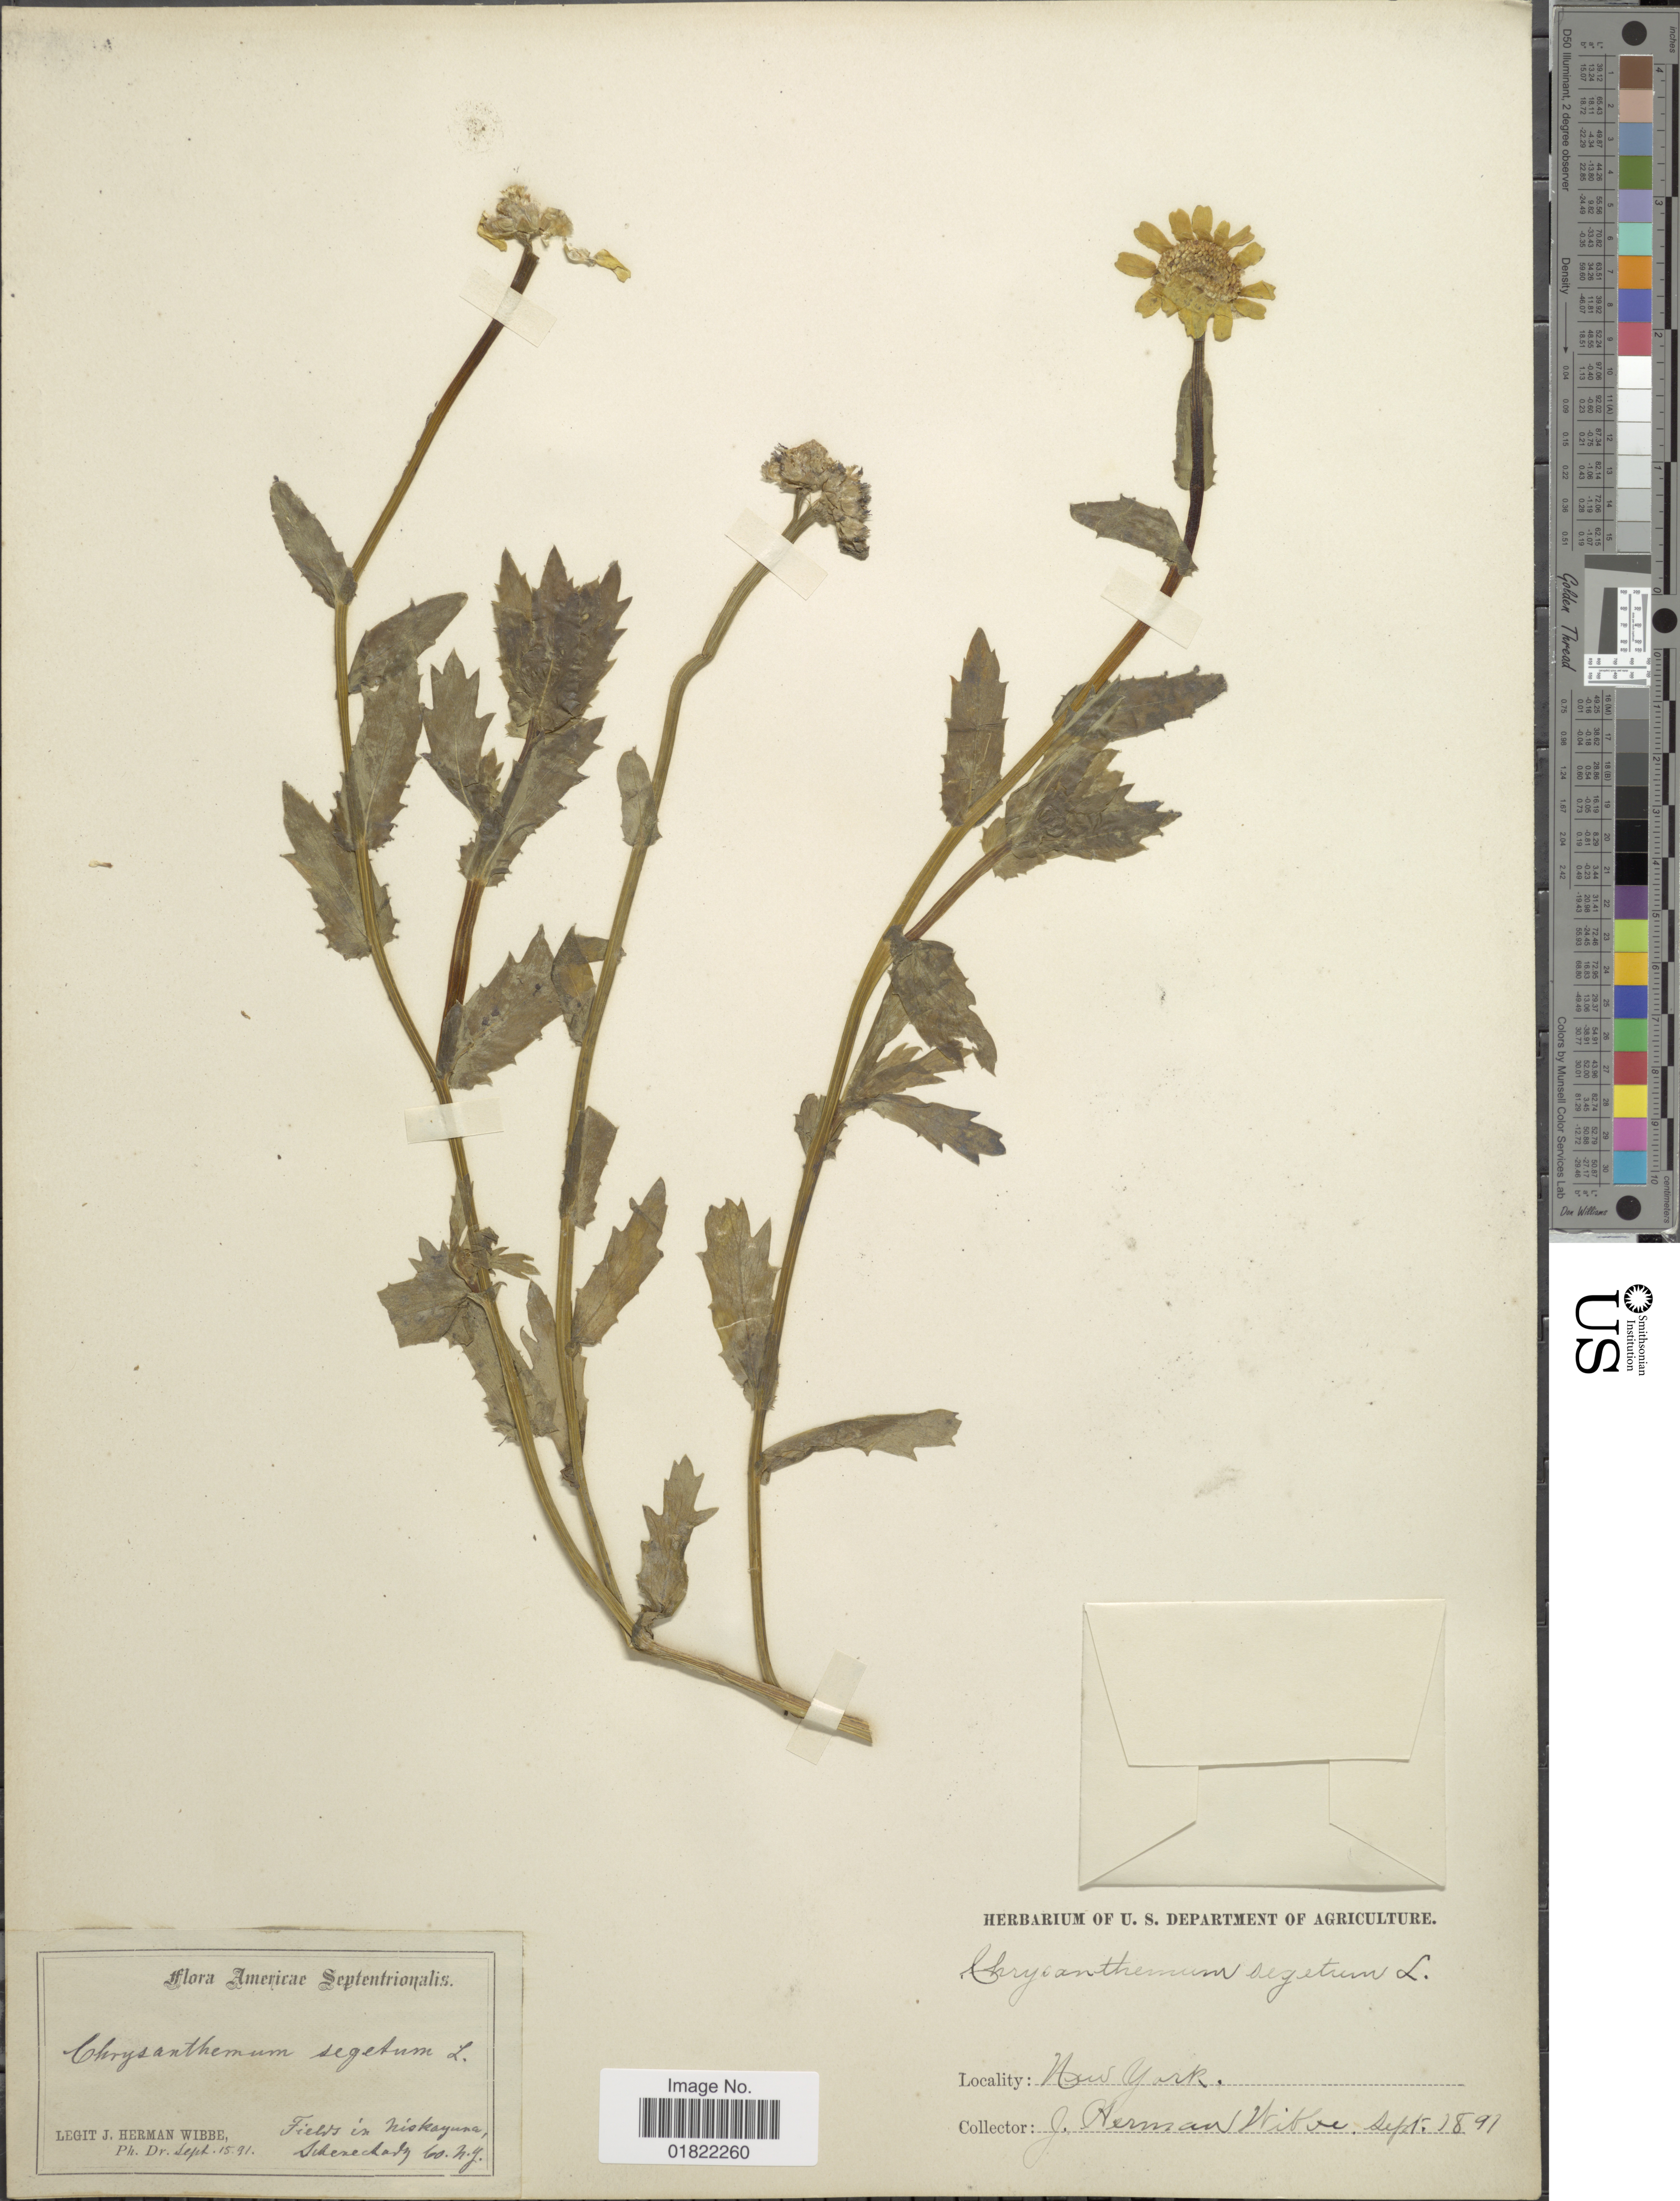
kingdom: Plantae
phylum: Tracheophyta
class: Magnoliopsida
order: Asterales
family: Asteraceae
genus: Chrysanthemum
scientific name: Chrysanthemum segetum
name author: L.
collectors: J. Wibbe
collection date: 1891-09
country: United States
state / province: New York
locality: Fields in Niskayuna, Siekrechady Co. N. Y.